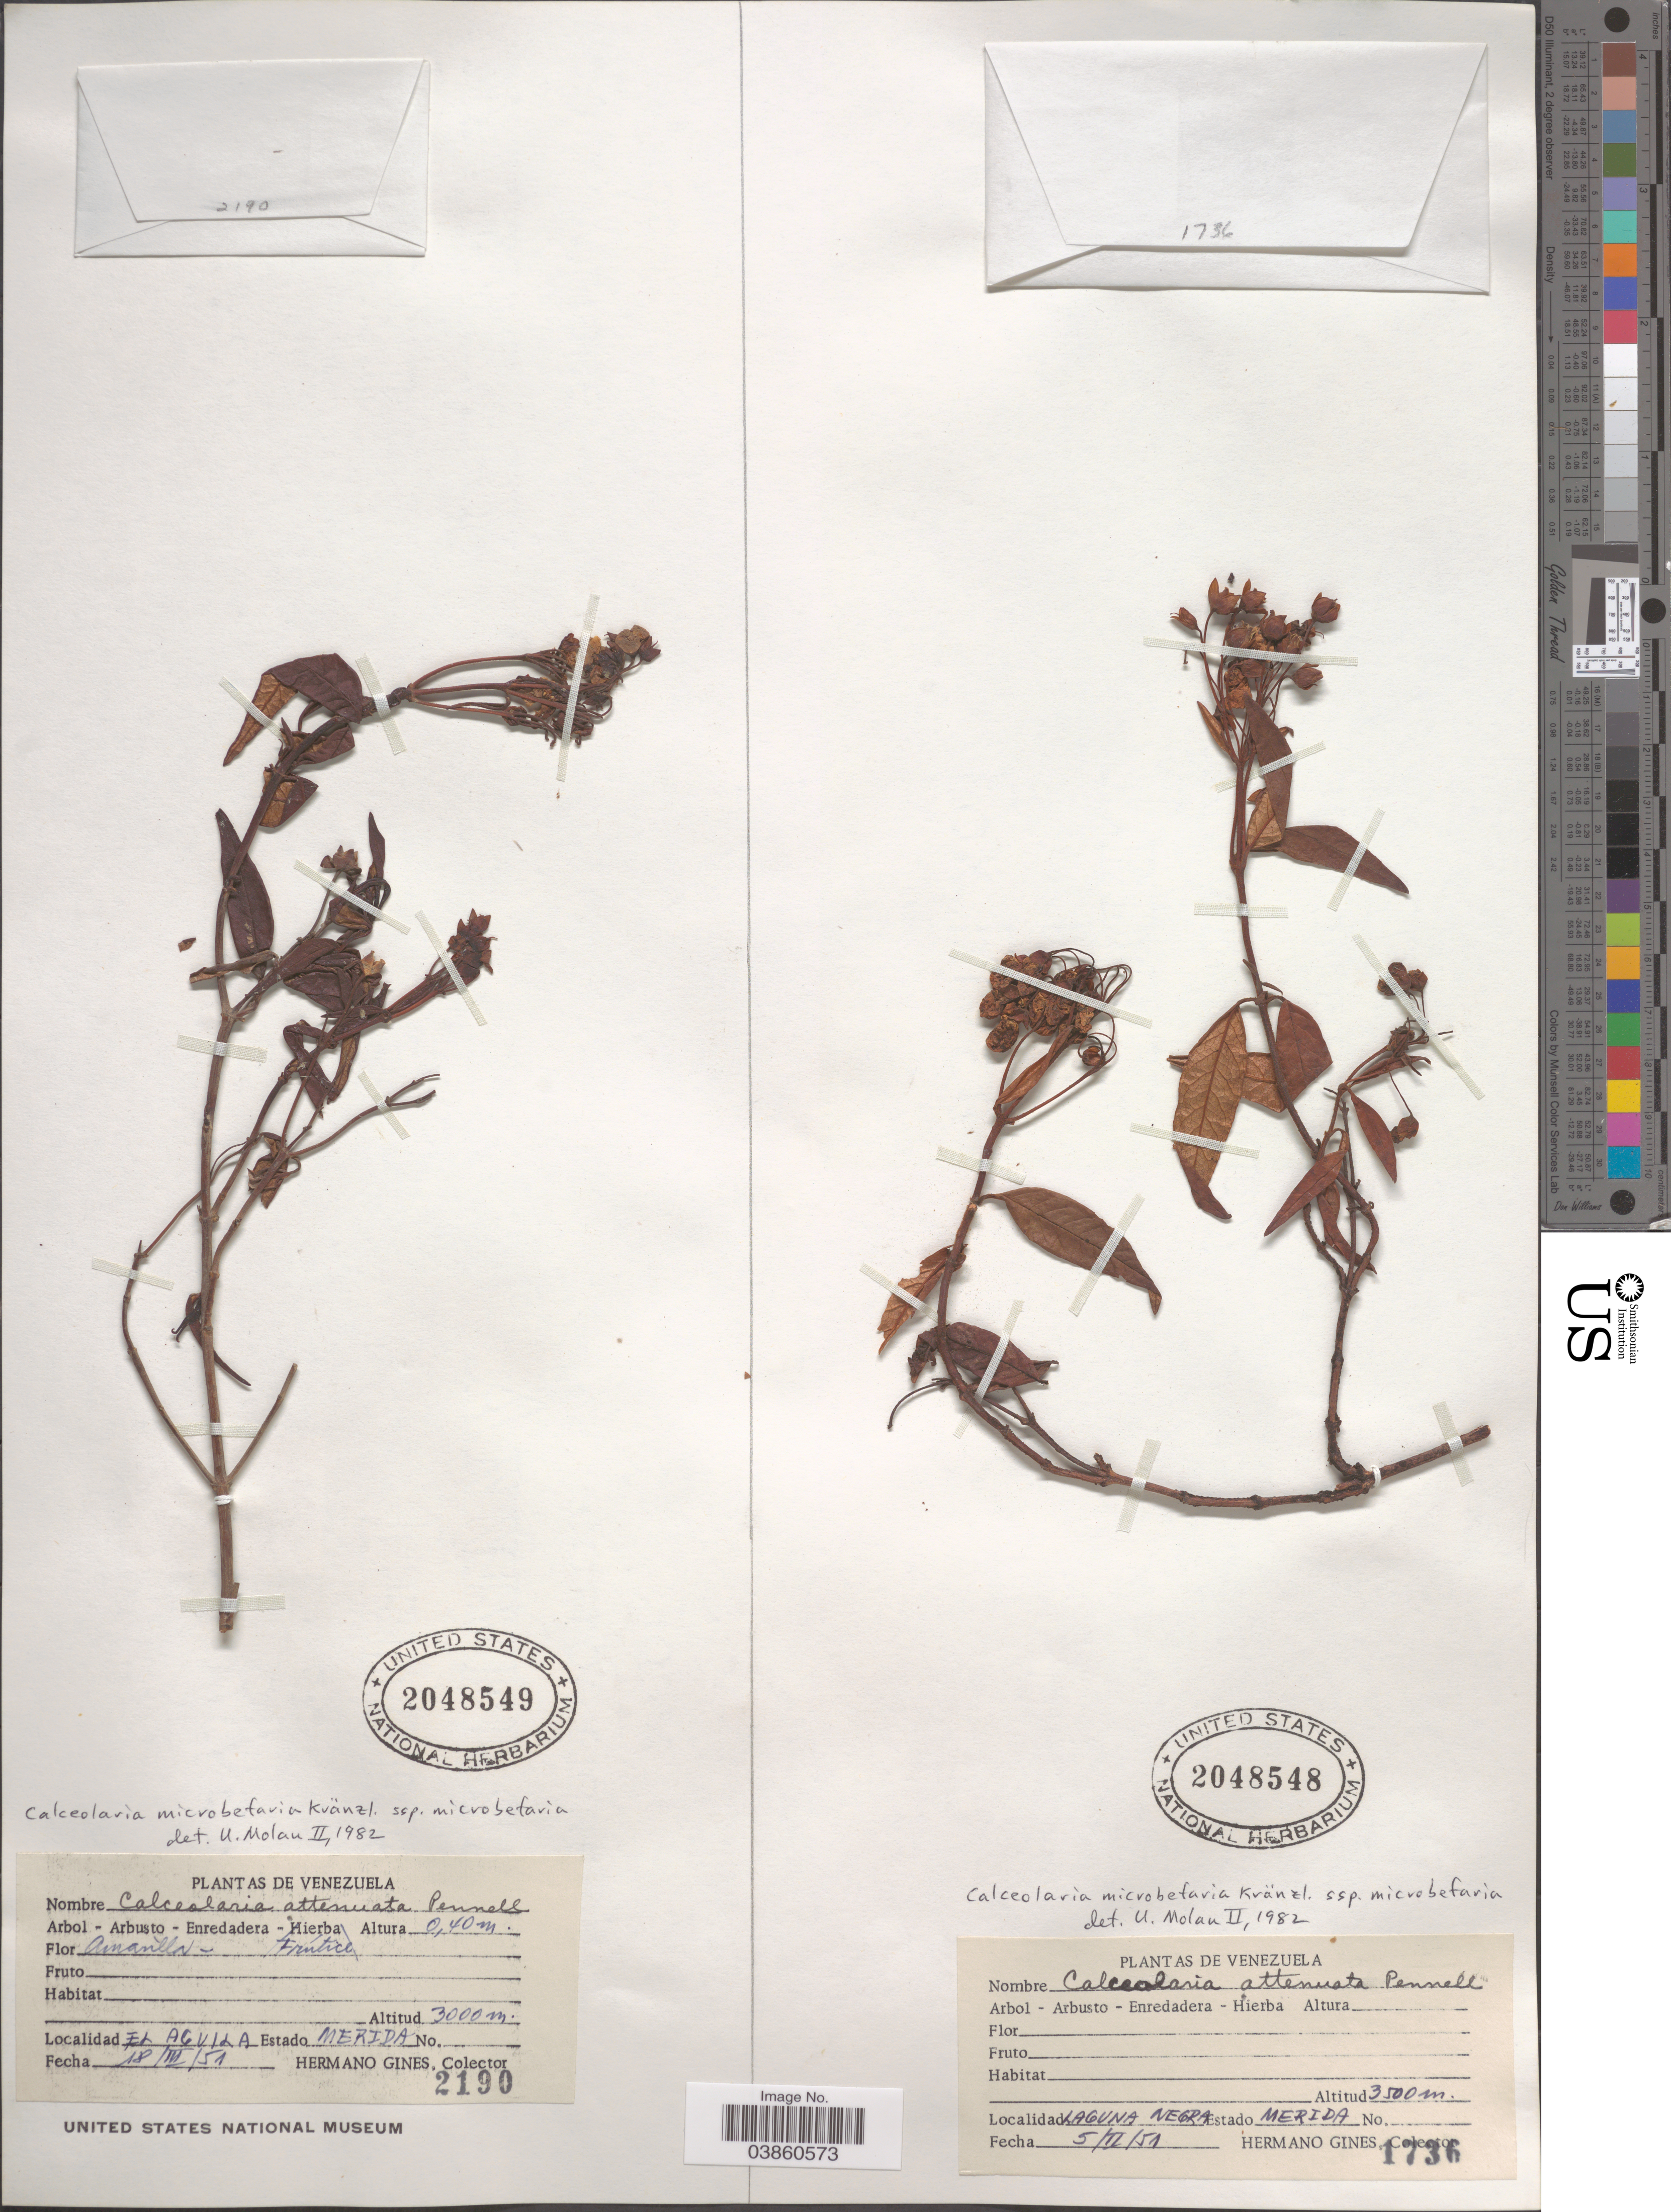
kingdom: Plantae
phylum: Tracheophyta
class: Magnoliopsida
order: Lamiales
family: Calceolariaceae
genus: Calceolaria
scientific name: Calceolaria microbefaria subsp. microbefaria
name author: Kränzl.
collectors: Bro. Gines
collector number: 2190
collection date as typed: Transcribed d/m/y: 18/3/51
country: Venezuela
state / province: Merida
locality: El Aguila Estado Merida.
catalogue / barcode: US 2048549-2